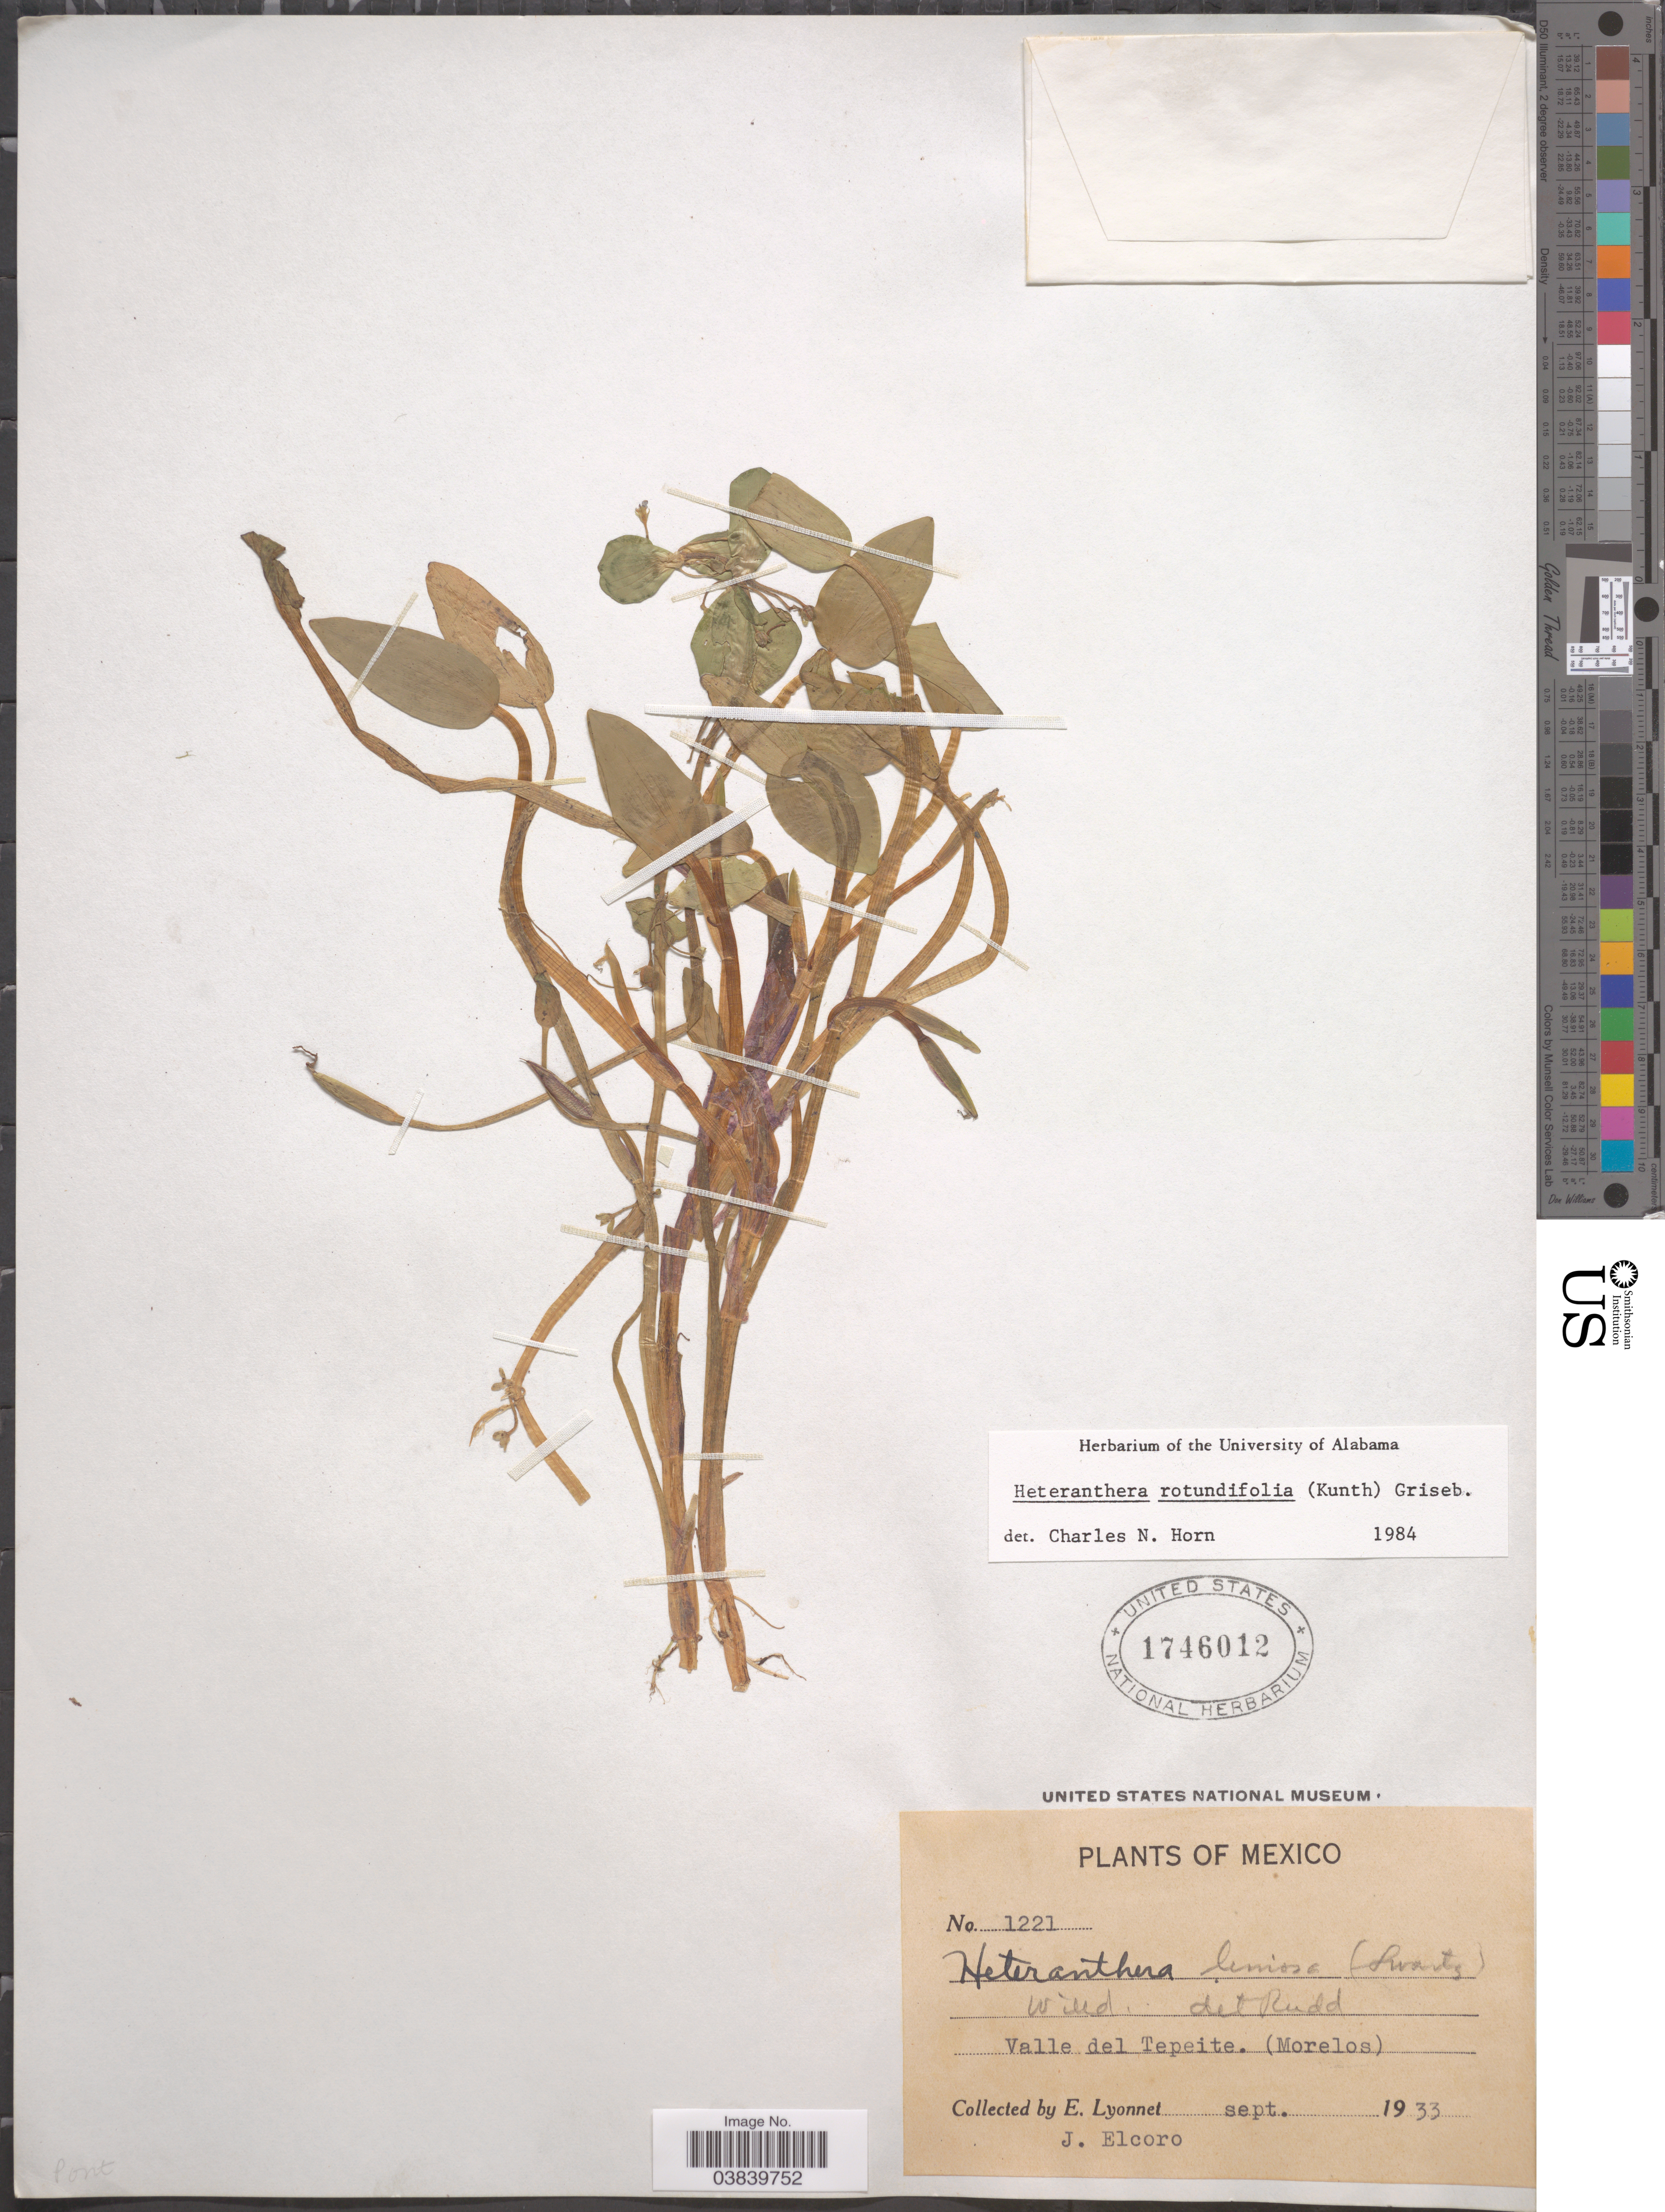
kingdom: Plantae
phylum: Tracheophyta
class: Liliopsida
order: Commelinales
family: Pontederiaceae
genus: Heteranthera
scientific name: Heteranthera rotundifolia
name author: (Kunth) Griseb.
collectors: E. Lyonnet & J. Elcoro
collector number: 1221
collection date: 1933-09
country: Mexico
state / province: Morelos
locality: Valle del Tepeite.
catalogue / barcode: US 1746012